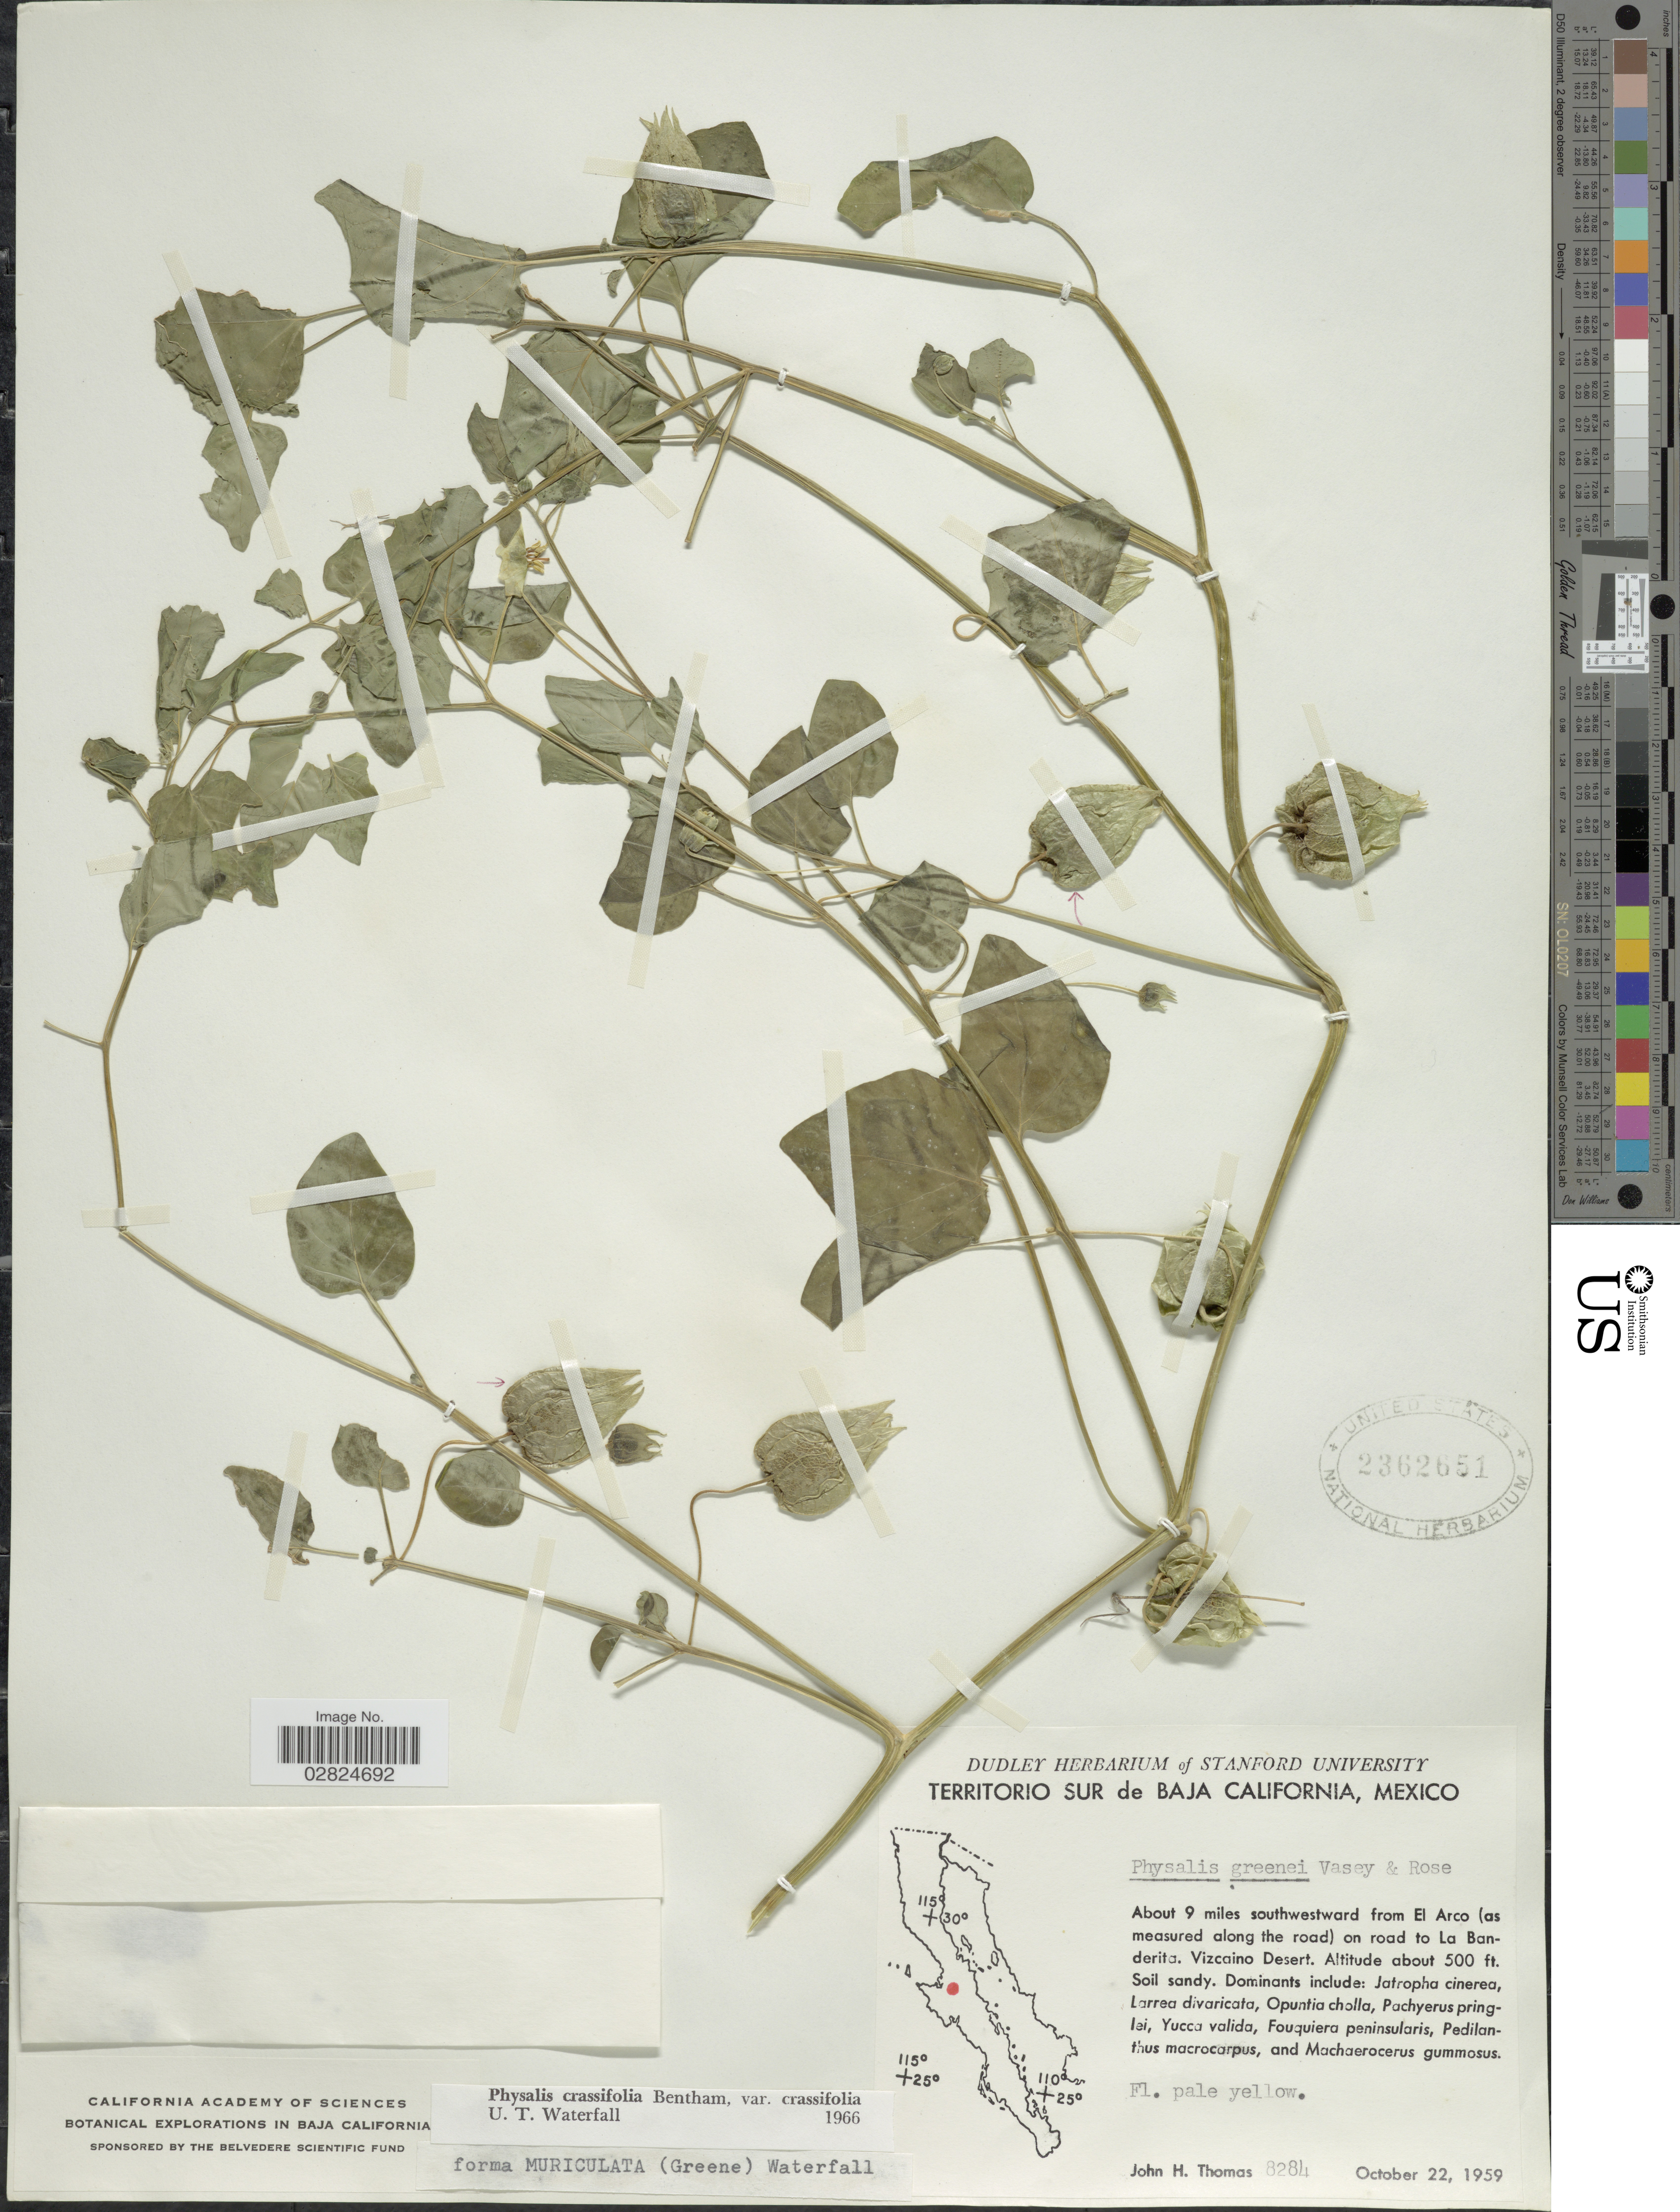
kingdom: Plantae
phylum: Tracheophyta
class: Magnoliopsida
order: Solanales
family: Solanaceae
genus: Physalis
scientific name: Physalis crassifolia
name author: Benth.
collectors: J. H. Thomas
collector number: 8284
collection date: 1959-10-22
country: Mexico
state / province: Baja California Sur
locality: Territorio Sur de Baja California. About 9 miles southwestward from El Arco (as measured along the road) on road to La Banderita. Vizcaino Desert.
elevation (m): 152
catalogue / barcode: US 2362651